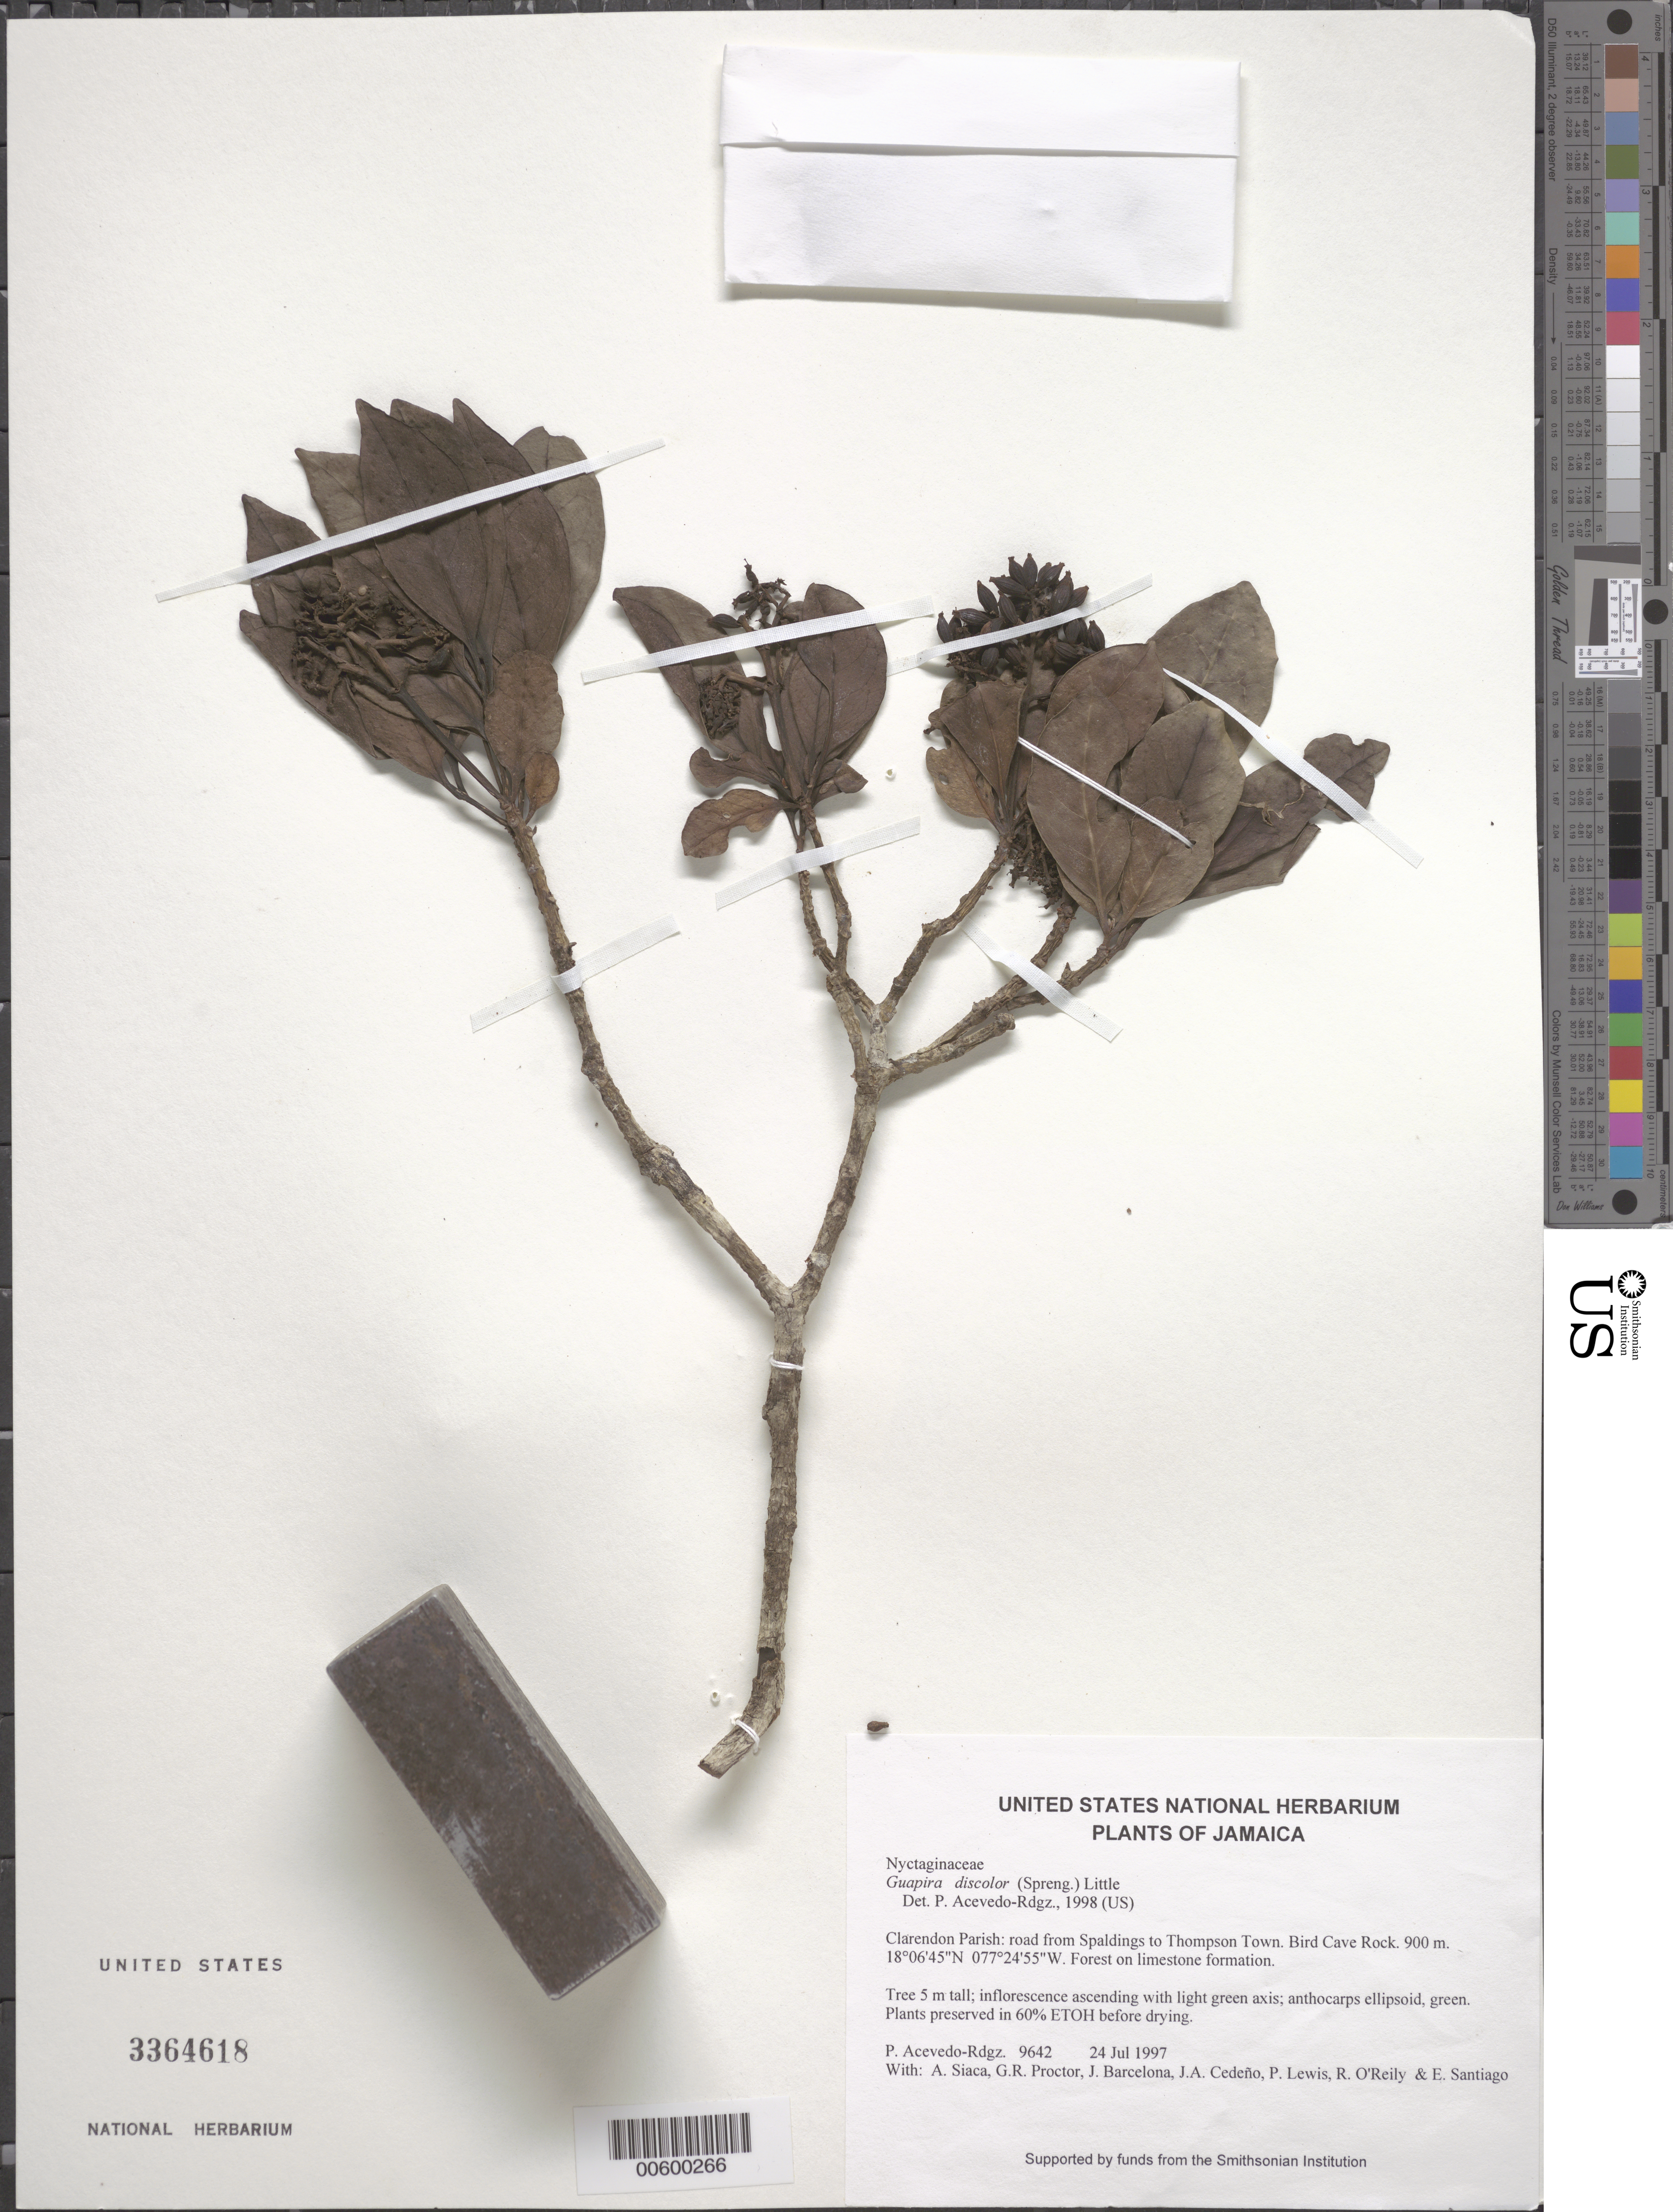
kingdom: Plantae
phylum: Tracheophyta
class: Magnoliopsida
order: Caryophyllales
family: Nyctaginaceae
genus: Guapira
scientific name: Guapira discolor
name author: (Spreng.) Little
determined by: Acevedo-Rodríguez, P., (BOT), Smithsonian Institution - National Museum of Natural History (UNITED STATES)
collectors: P. Acevedo-Rodr., A. Siaca, G. R. Proctor, J. Barcelona, J. A. Cedeño M., P. Lewis & R. O'Reilly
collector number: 9642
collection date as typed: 24 Jul 1997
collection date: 1997-07-24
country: Jamaica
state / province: Clarendon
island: Jamaica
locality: Clarendon Parish: road from Spaldings to Thompson Town. Bird Cave Rock.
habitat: Forest on limestone formation.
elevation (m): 900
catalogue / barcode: US 3364618